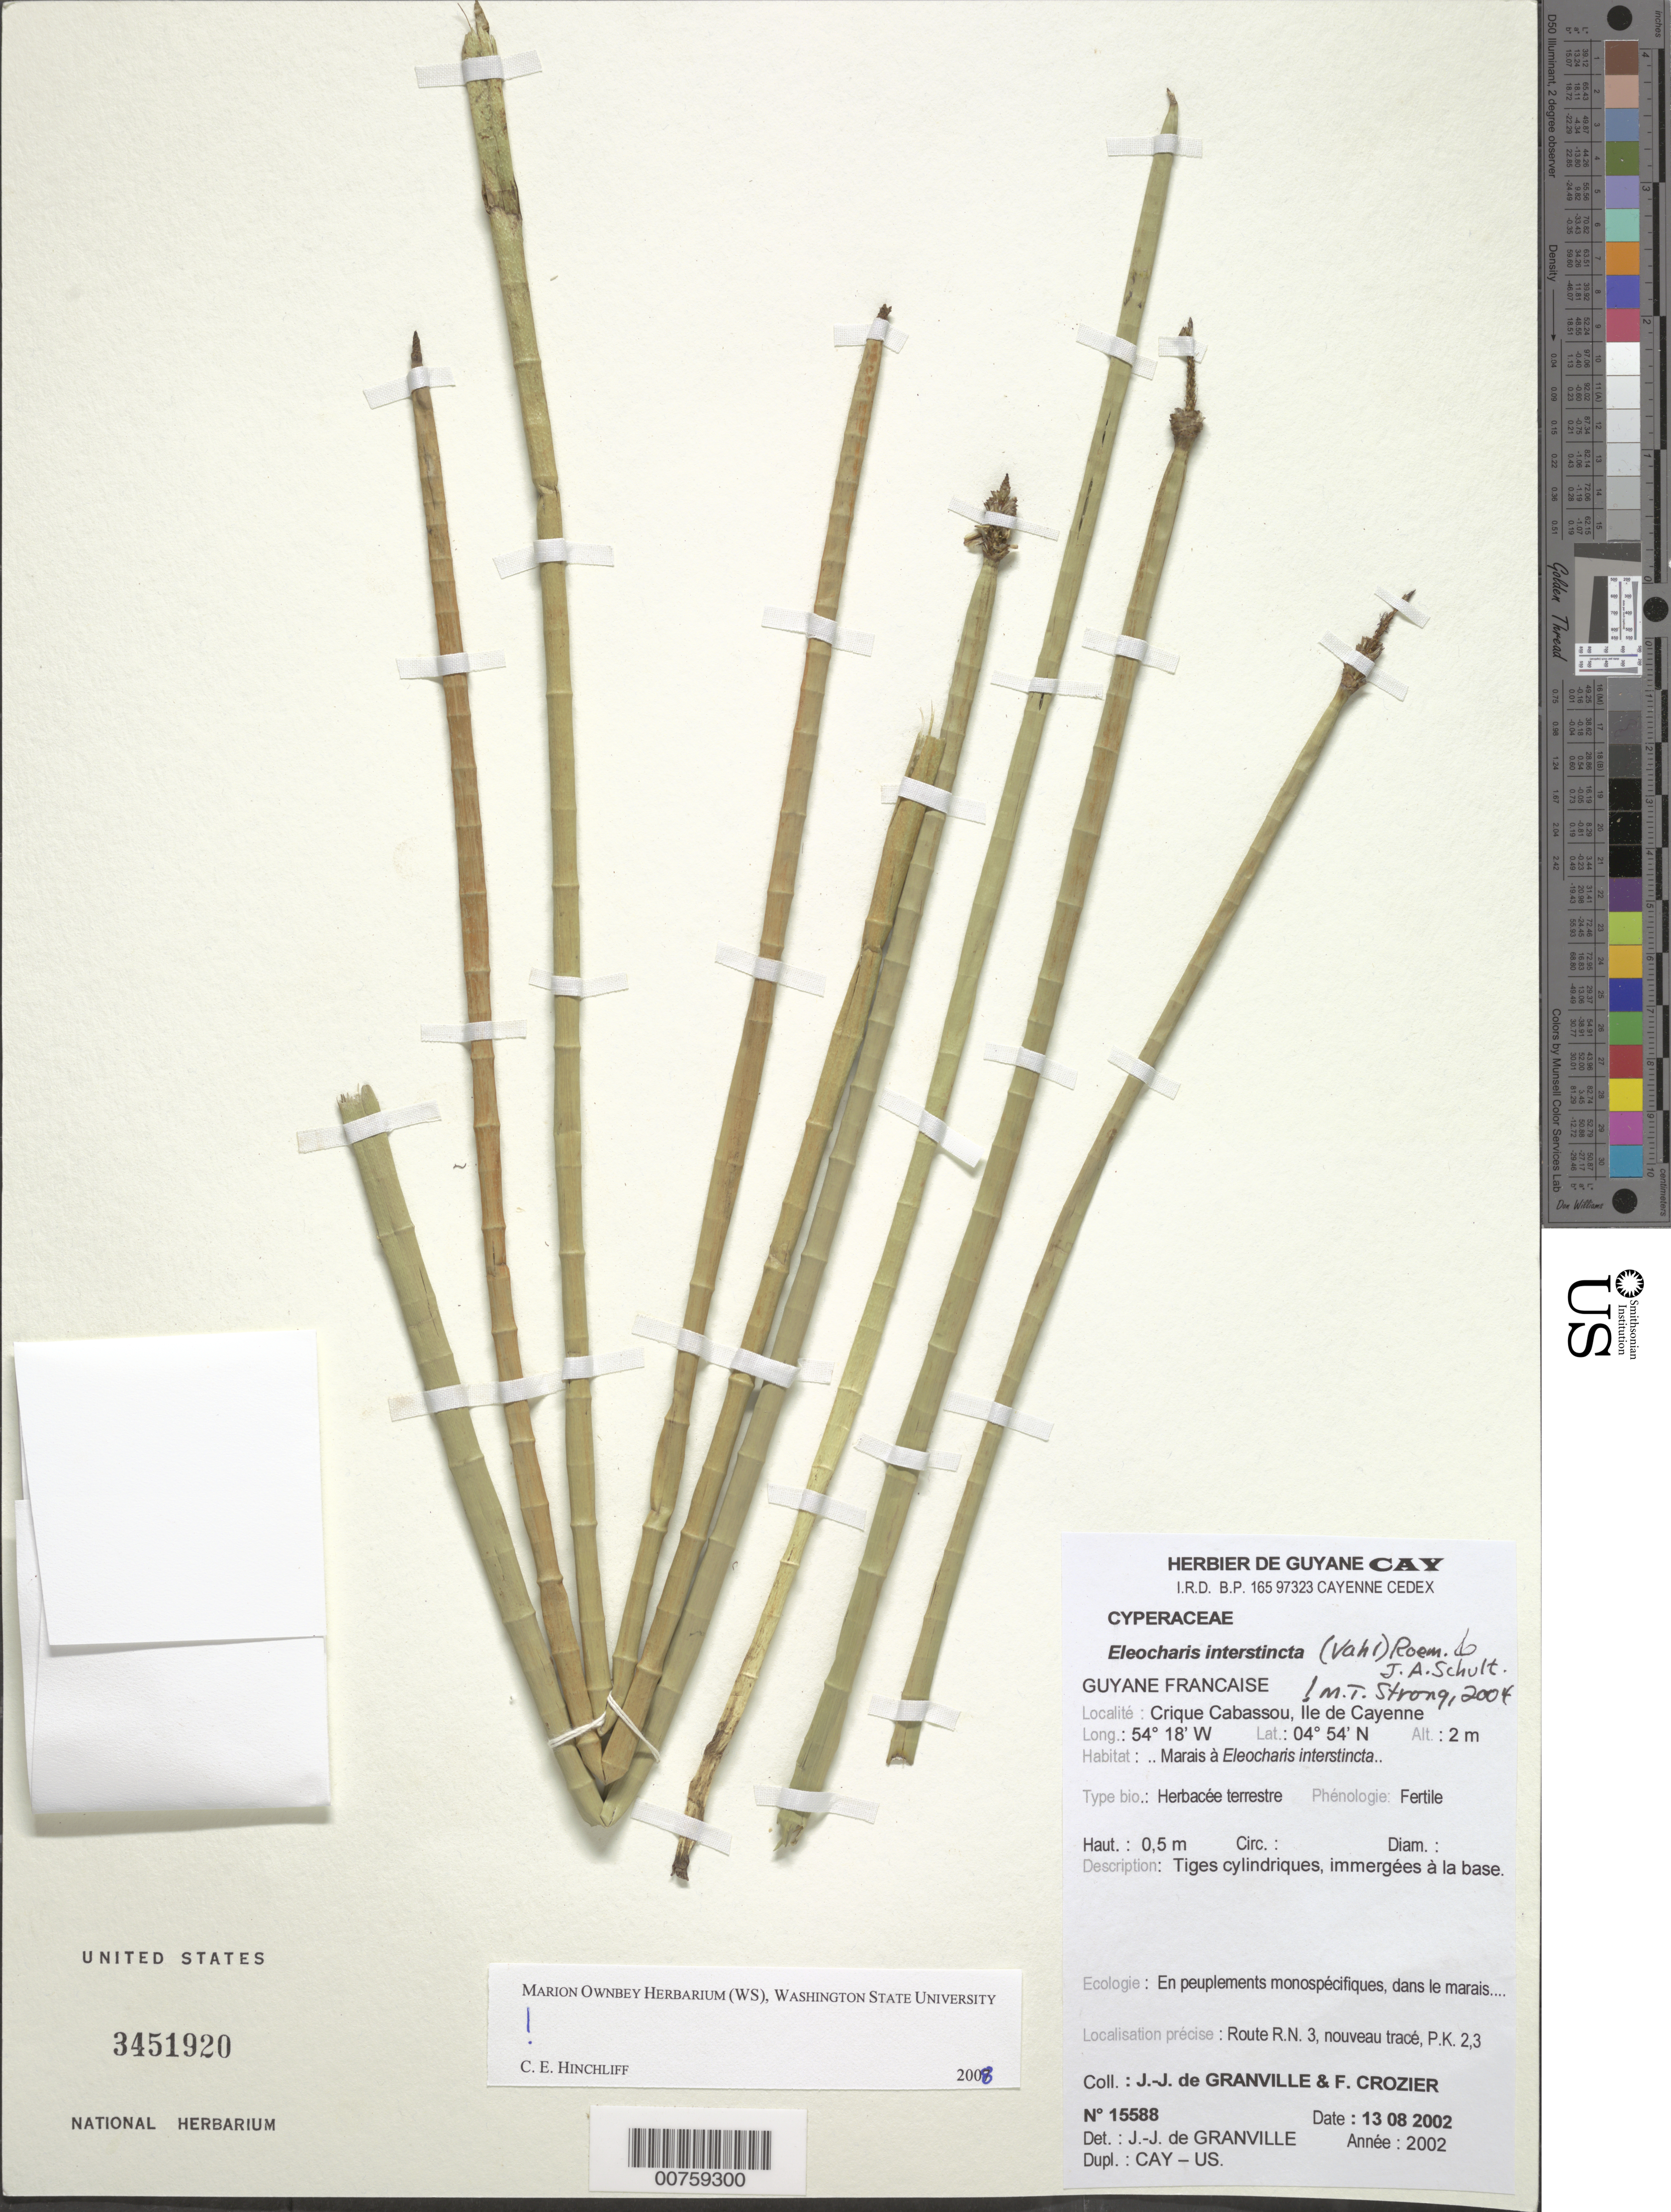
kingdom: Plantae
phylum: Tracheophyta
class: Liliopsida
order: Poales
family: Cyperaceae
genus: Eleocharis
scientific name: Eleocharis interstincta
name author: (Vahl) Roem. & Schult.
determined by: Granville, J. J. de, (CAY), Institut de Recherche pour le Developpement (IRD) (FRENCH GUIANA)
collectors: J.-J. de Granville & F. Crozier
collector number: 15588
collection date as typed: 13-Aug-02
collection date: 2002-08-13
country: French Guiana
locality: Crique Cabassou, Ile de Cayenne, Route R.N. 3, nouveau trace, PK 2.8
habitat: Marais a Eleocharis intersticta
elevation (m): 2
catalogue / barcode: US 3451920